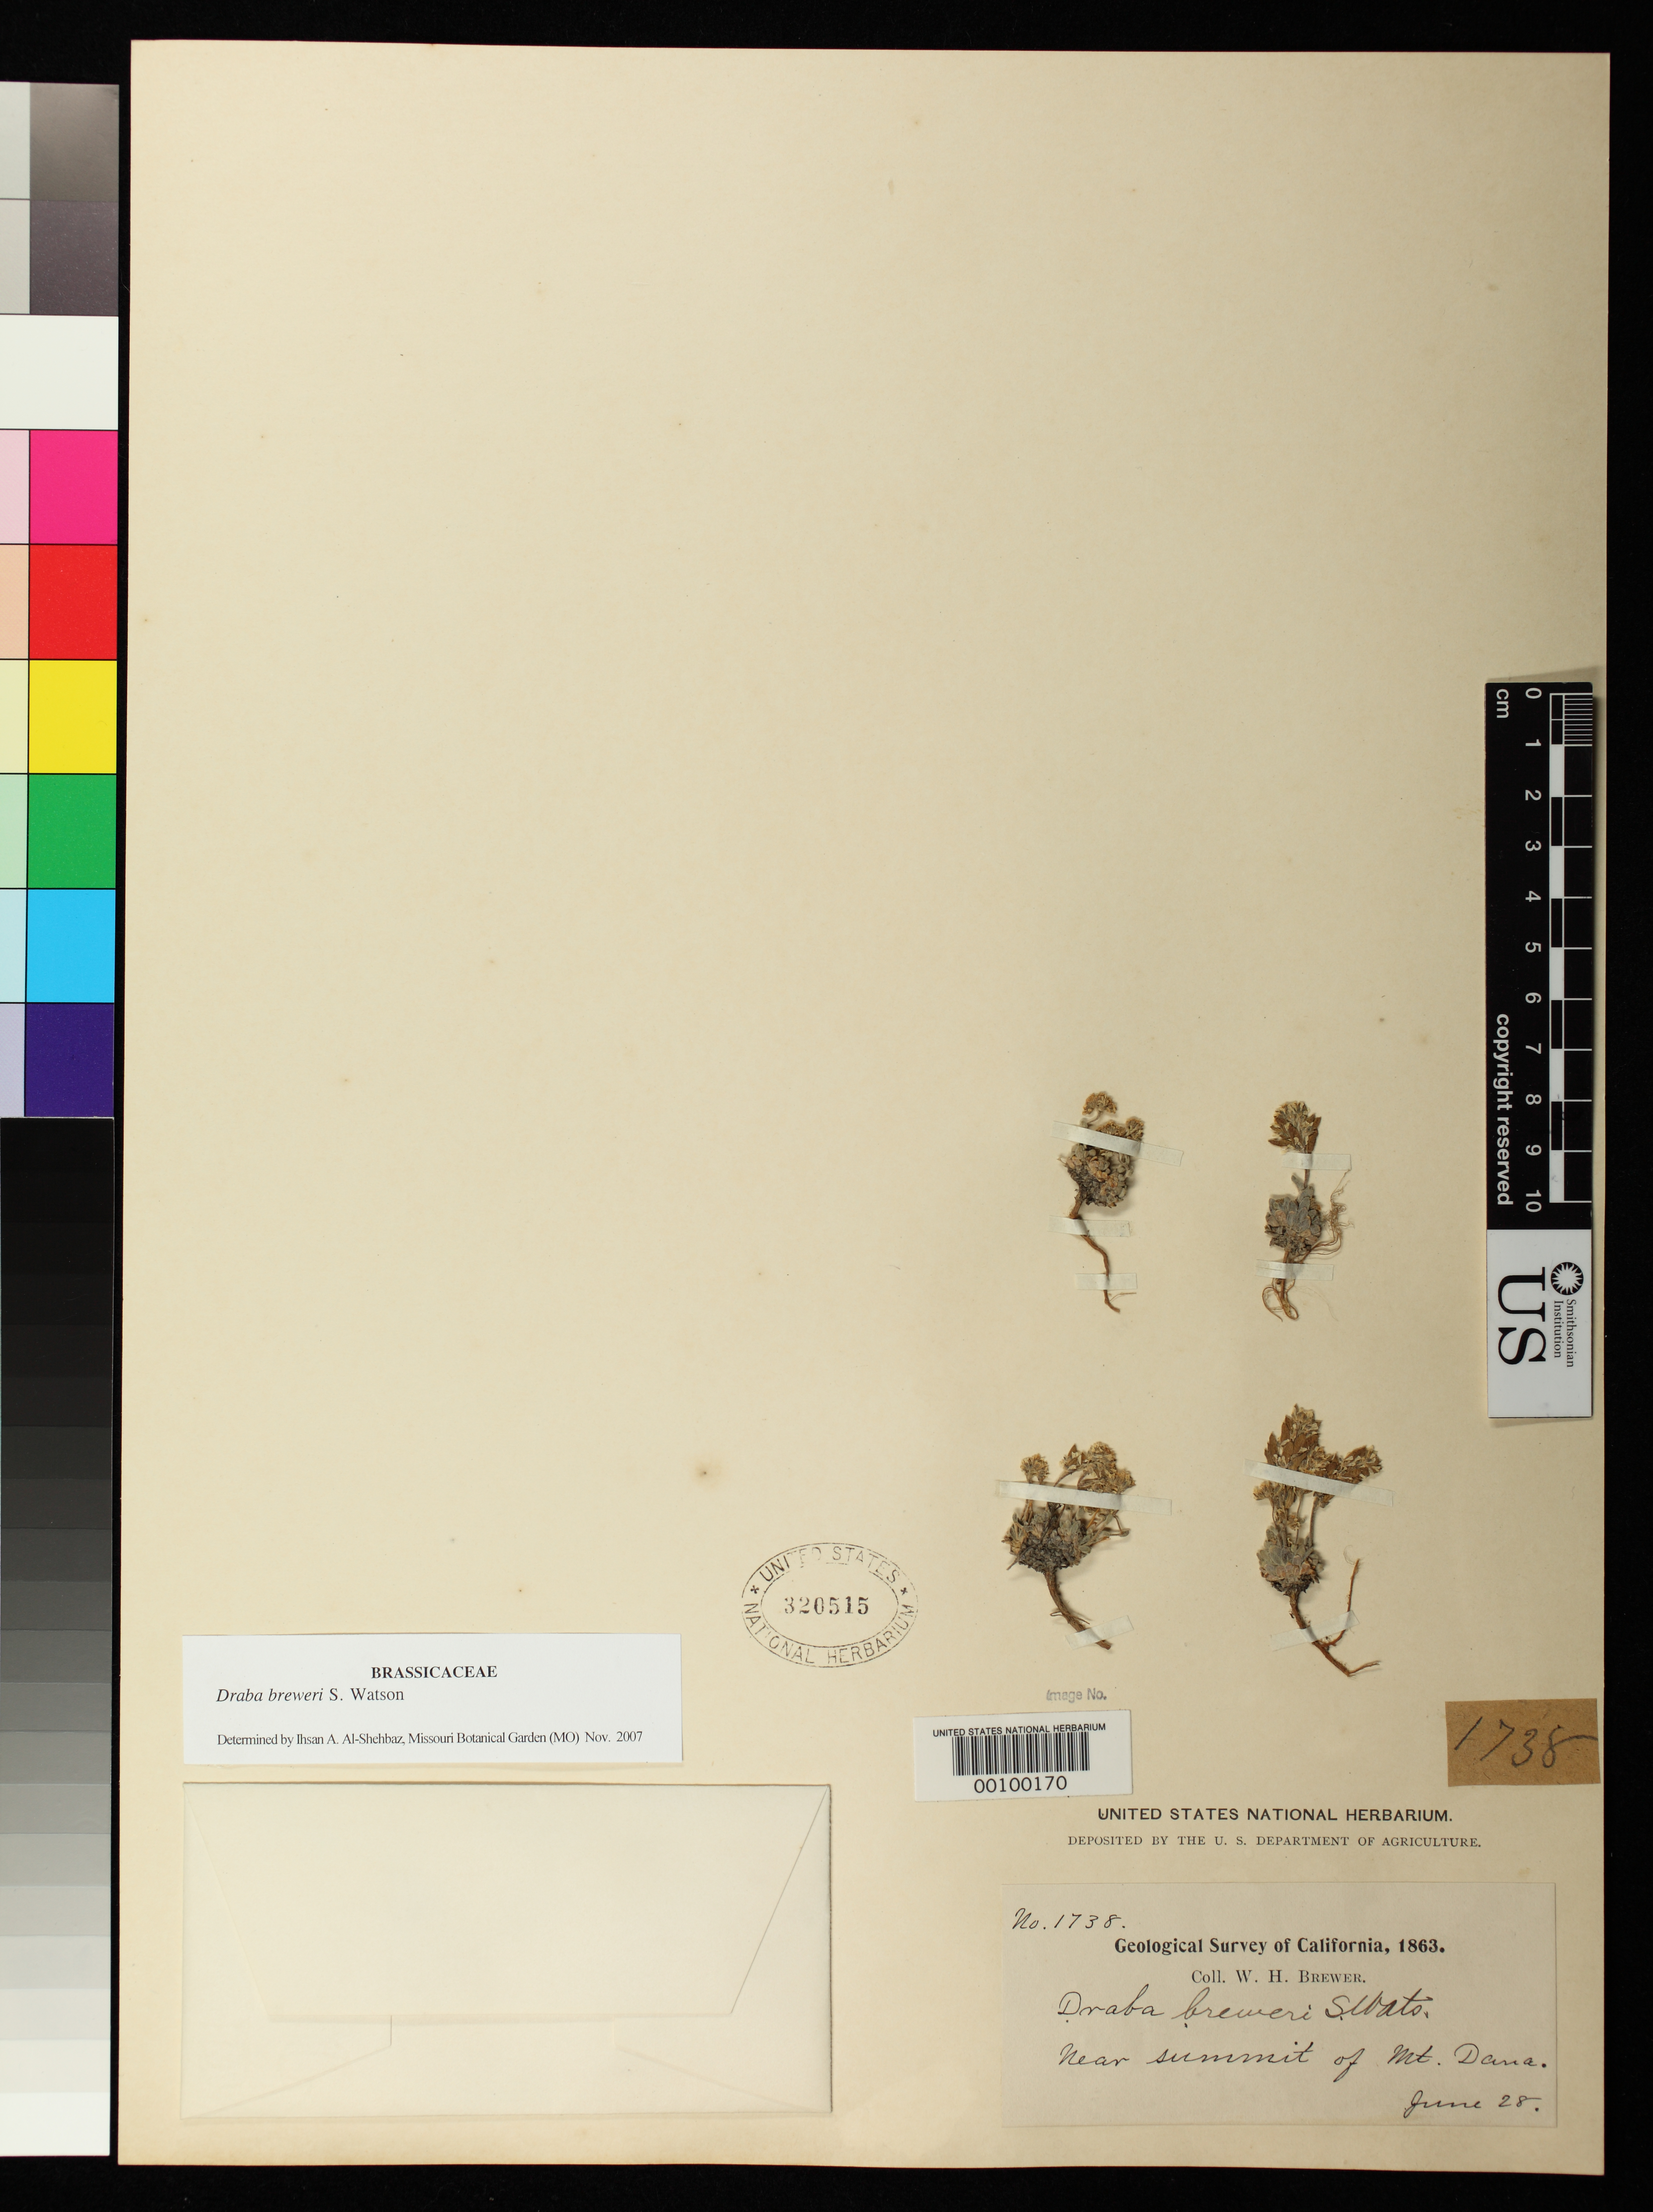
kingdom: Plantae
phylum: Tracheophyta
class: Magnoliopsida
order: Brassicales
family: Brassicaceae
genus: Draba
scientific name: Draba breweri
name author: S. Watson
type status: Syntype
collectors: W. H. Brewer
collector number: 1738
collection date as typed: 28 Jun 1863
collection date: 1863-06-28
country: United States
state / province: California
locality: Near summit of Mt. Dana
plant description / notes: Specimen at GH annotated (1939) and cited (1941, revis. Drabas W. N. Amer.: 86) as "Type" by C.L. Hitchcock bears label for Brewer 1738 and 1751, so unclear which (if either) collection is the lectotype.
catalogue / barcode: US 320515